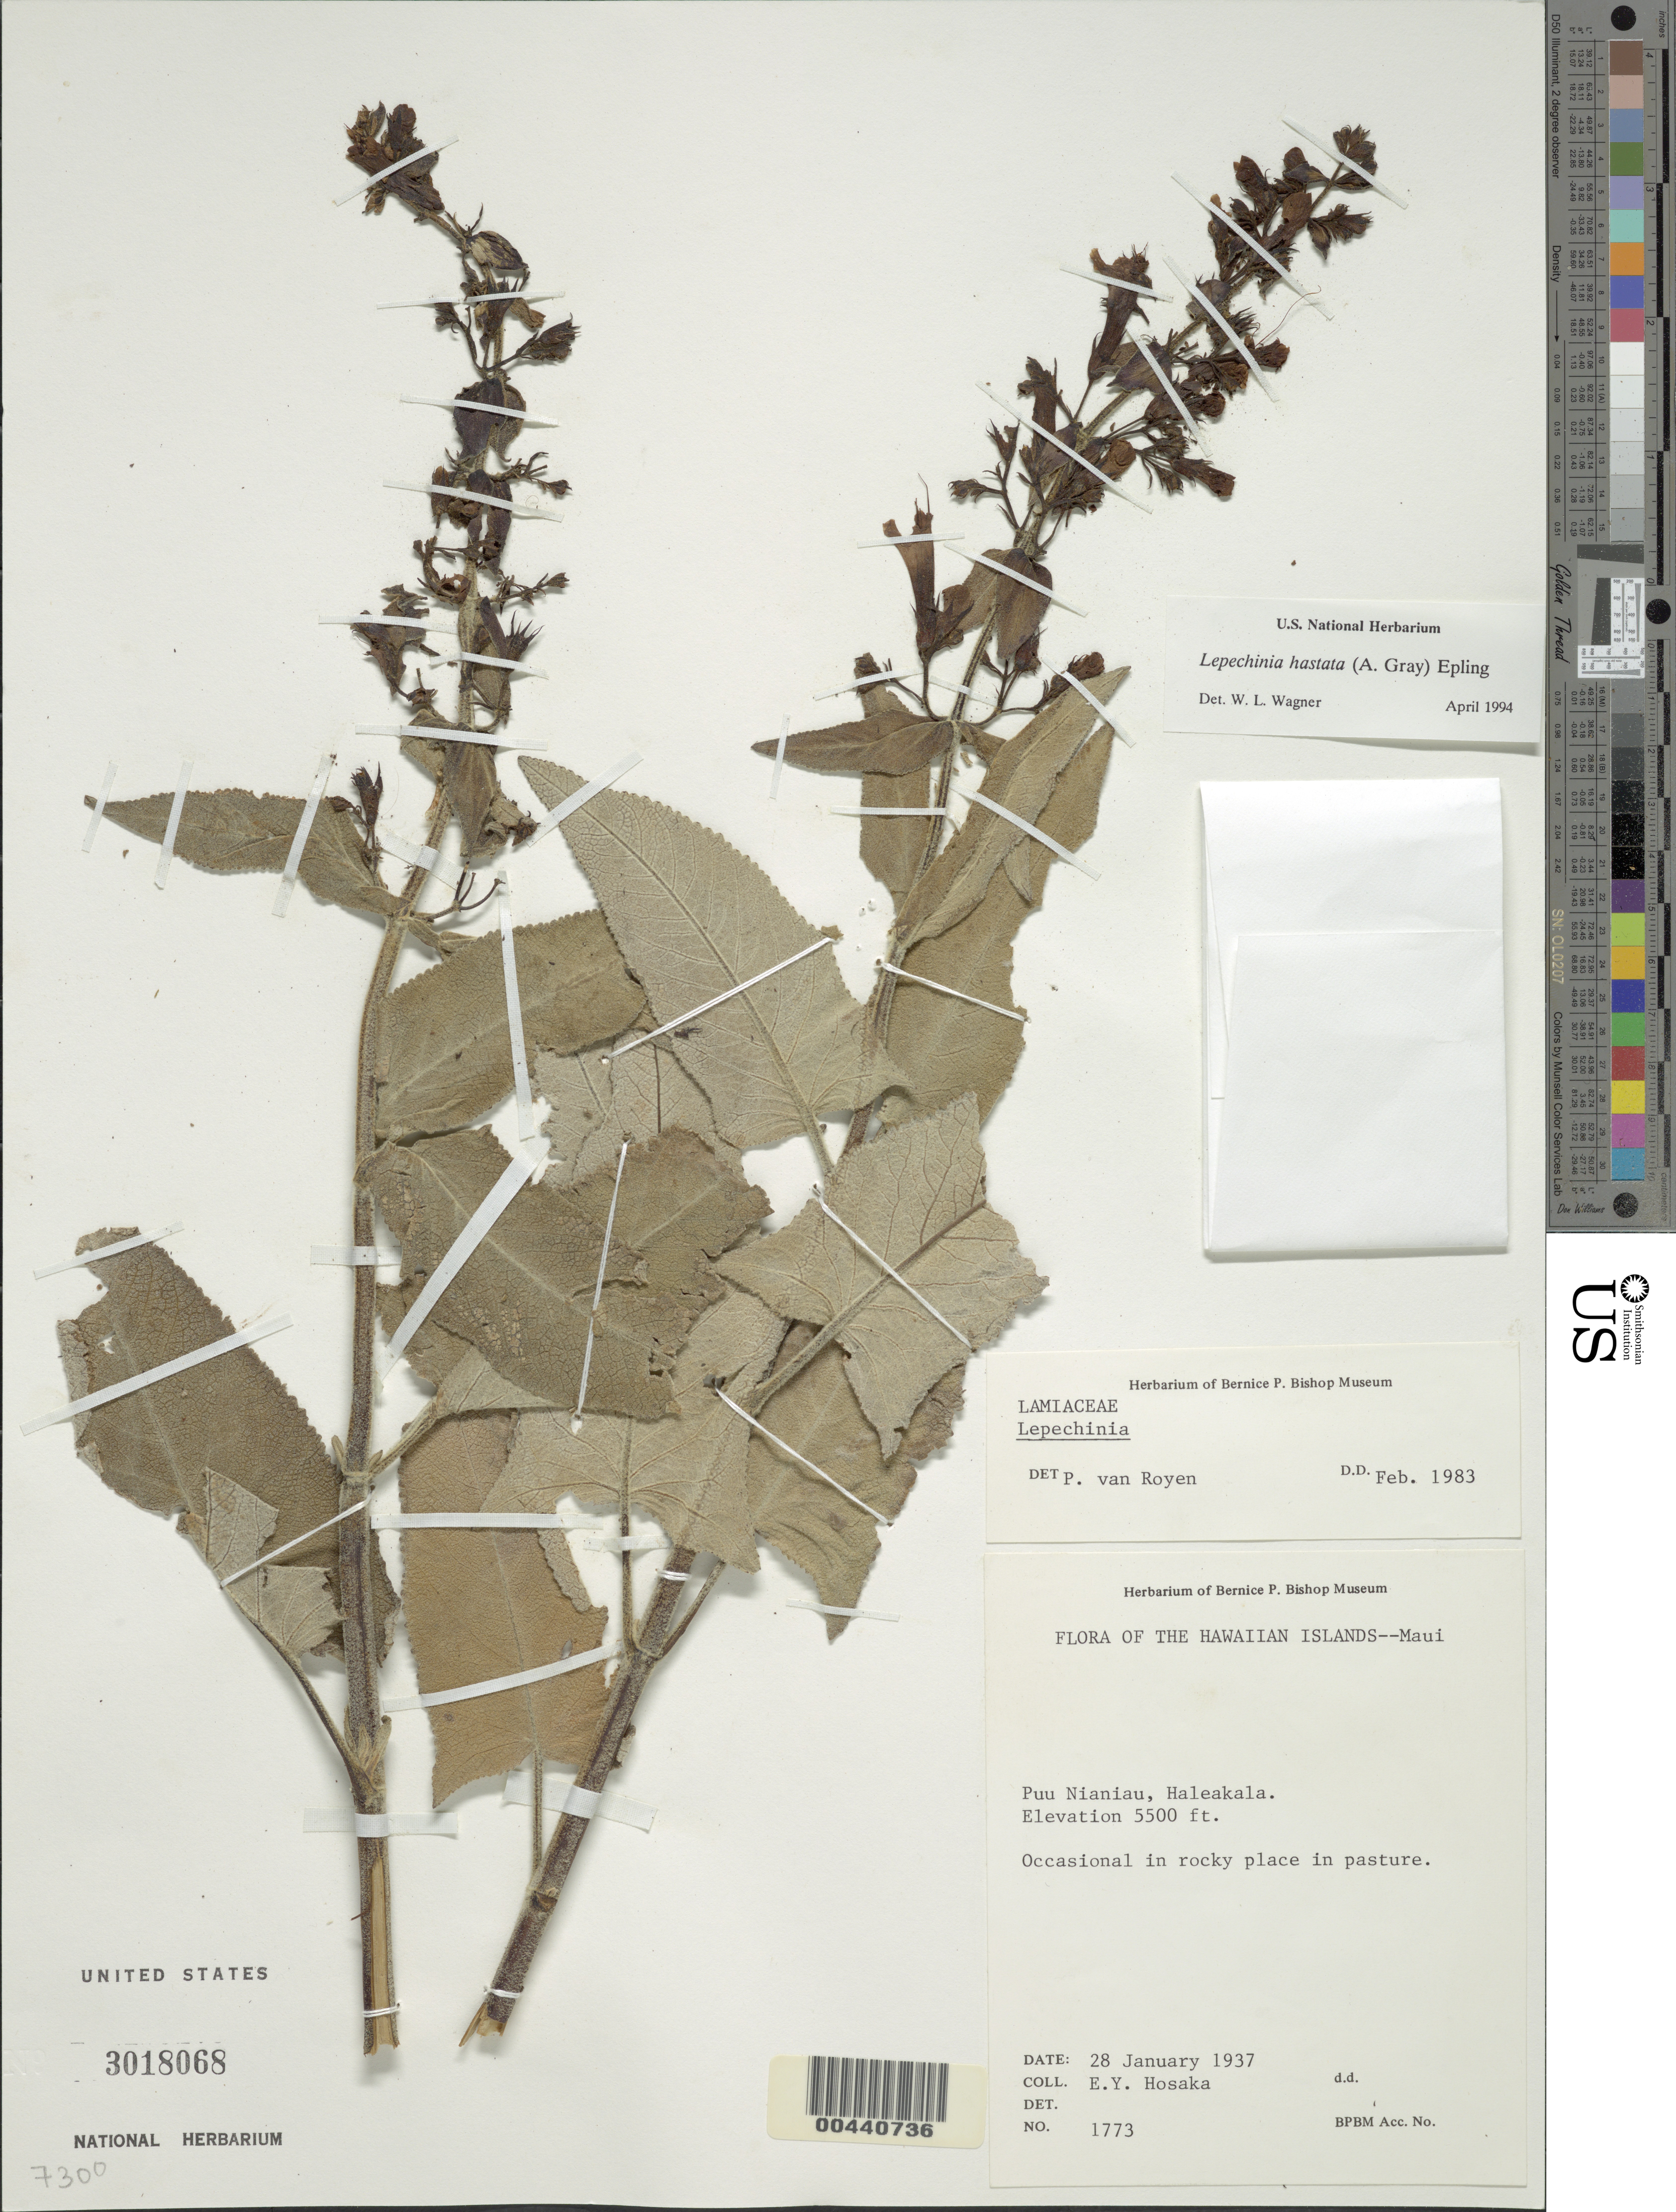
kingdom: Plantae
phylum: Tracheophyta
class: Magnoliopsida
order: Lamiales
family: Lamiaceae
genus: Lepechinia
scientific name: Lepechinia hastata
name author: (A. Gray) Epling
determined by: Wagner, W. L., (BOT), Smithsonian Institution - National Museum of Natural History (UNITED STATES)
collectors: E. Y. Hosaka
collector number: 1773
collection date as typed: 28 Jan 1937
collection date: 1937-01-28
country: United States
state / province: Hawaii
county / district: Maui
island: Maui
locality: Puu Nianiau, Haleakala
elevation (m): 1676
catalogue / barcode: US 3018068